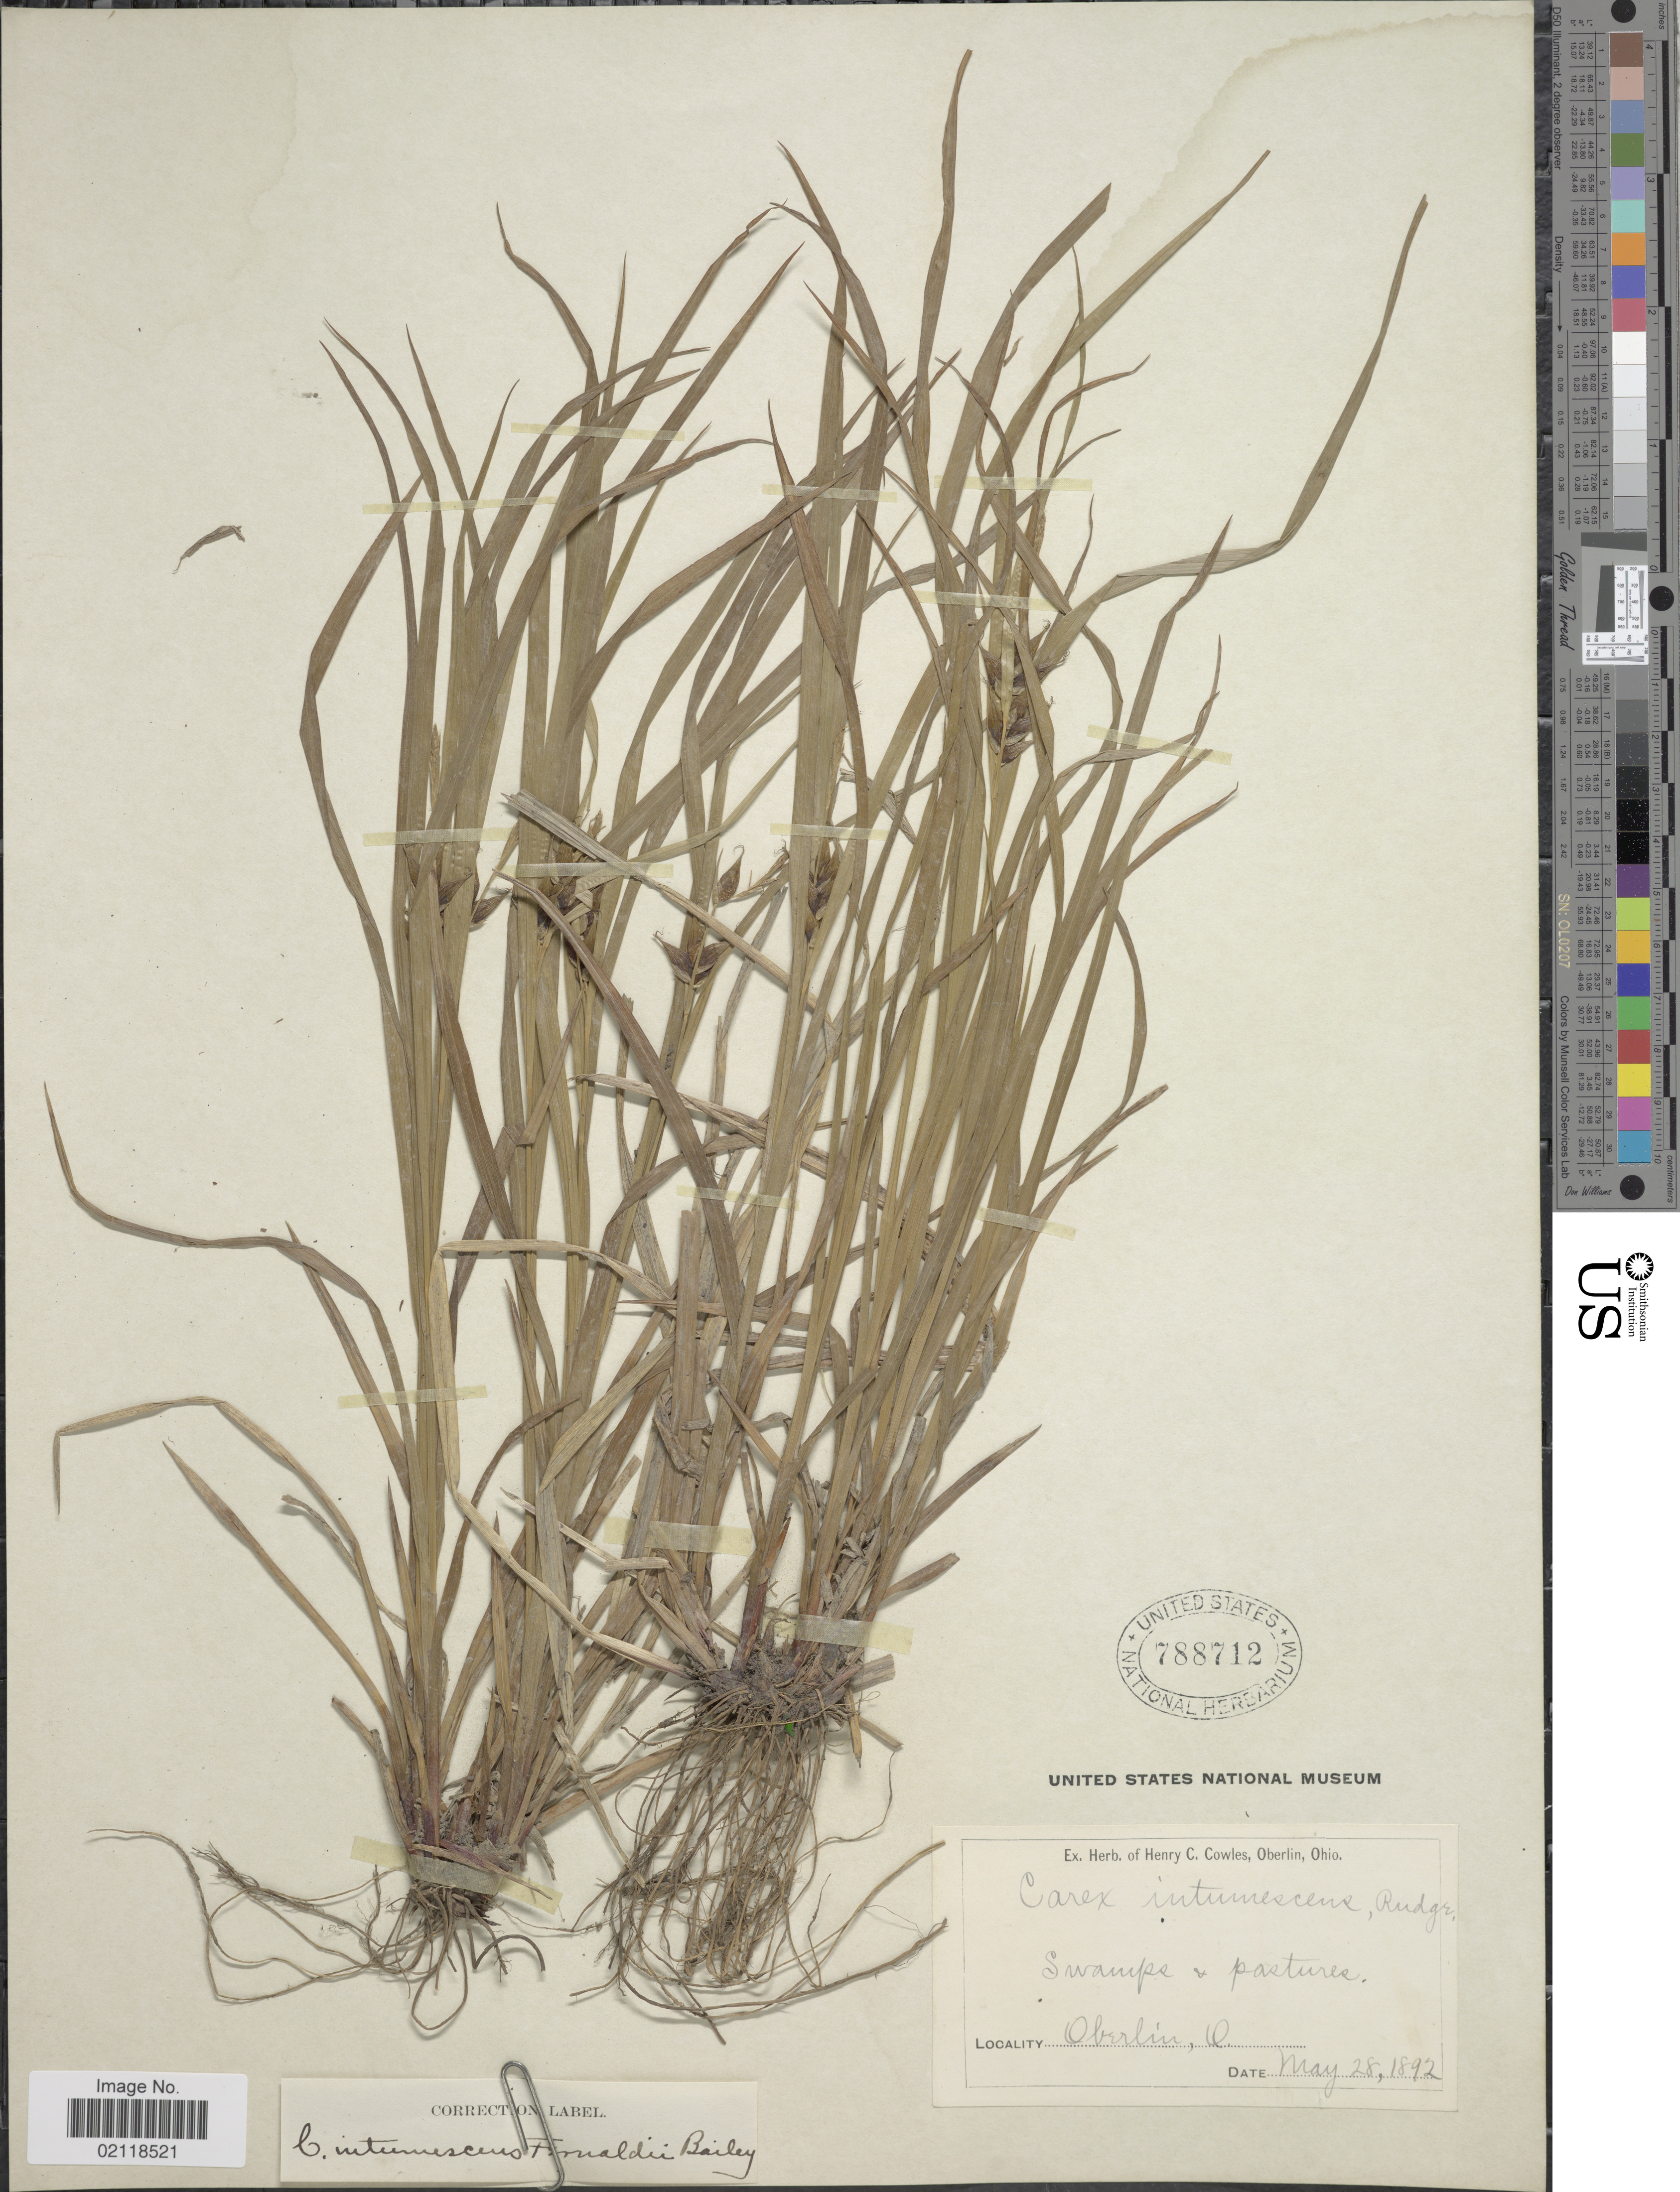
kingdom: Plantae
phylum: Tracheophyta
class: Liliopsida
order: Poales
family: Cyperaceae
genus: Carex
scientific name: Carex intumescens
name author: Rudge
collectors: Ex herb. C. Cowles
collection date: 1892-05-28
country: United States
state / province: Ohio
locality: Swamps + pasture, Oberlin.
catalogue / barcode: US 788712